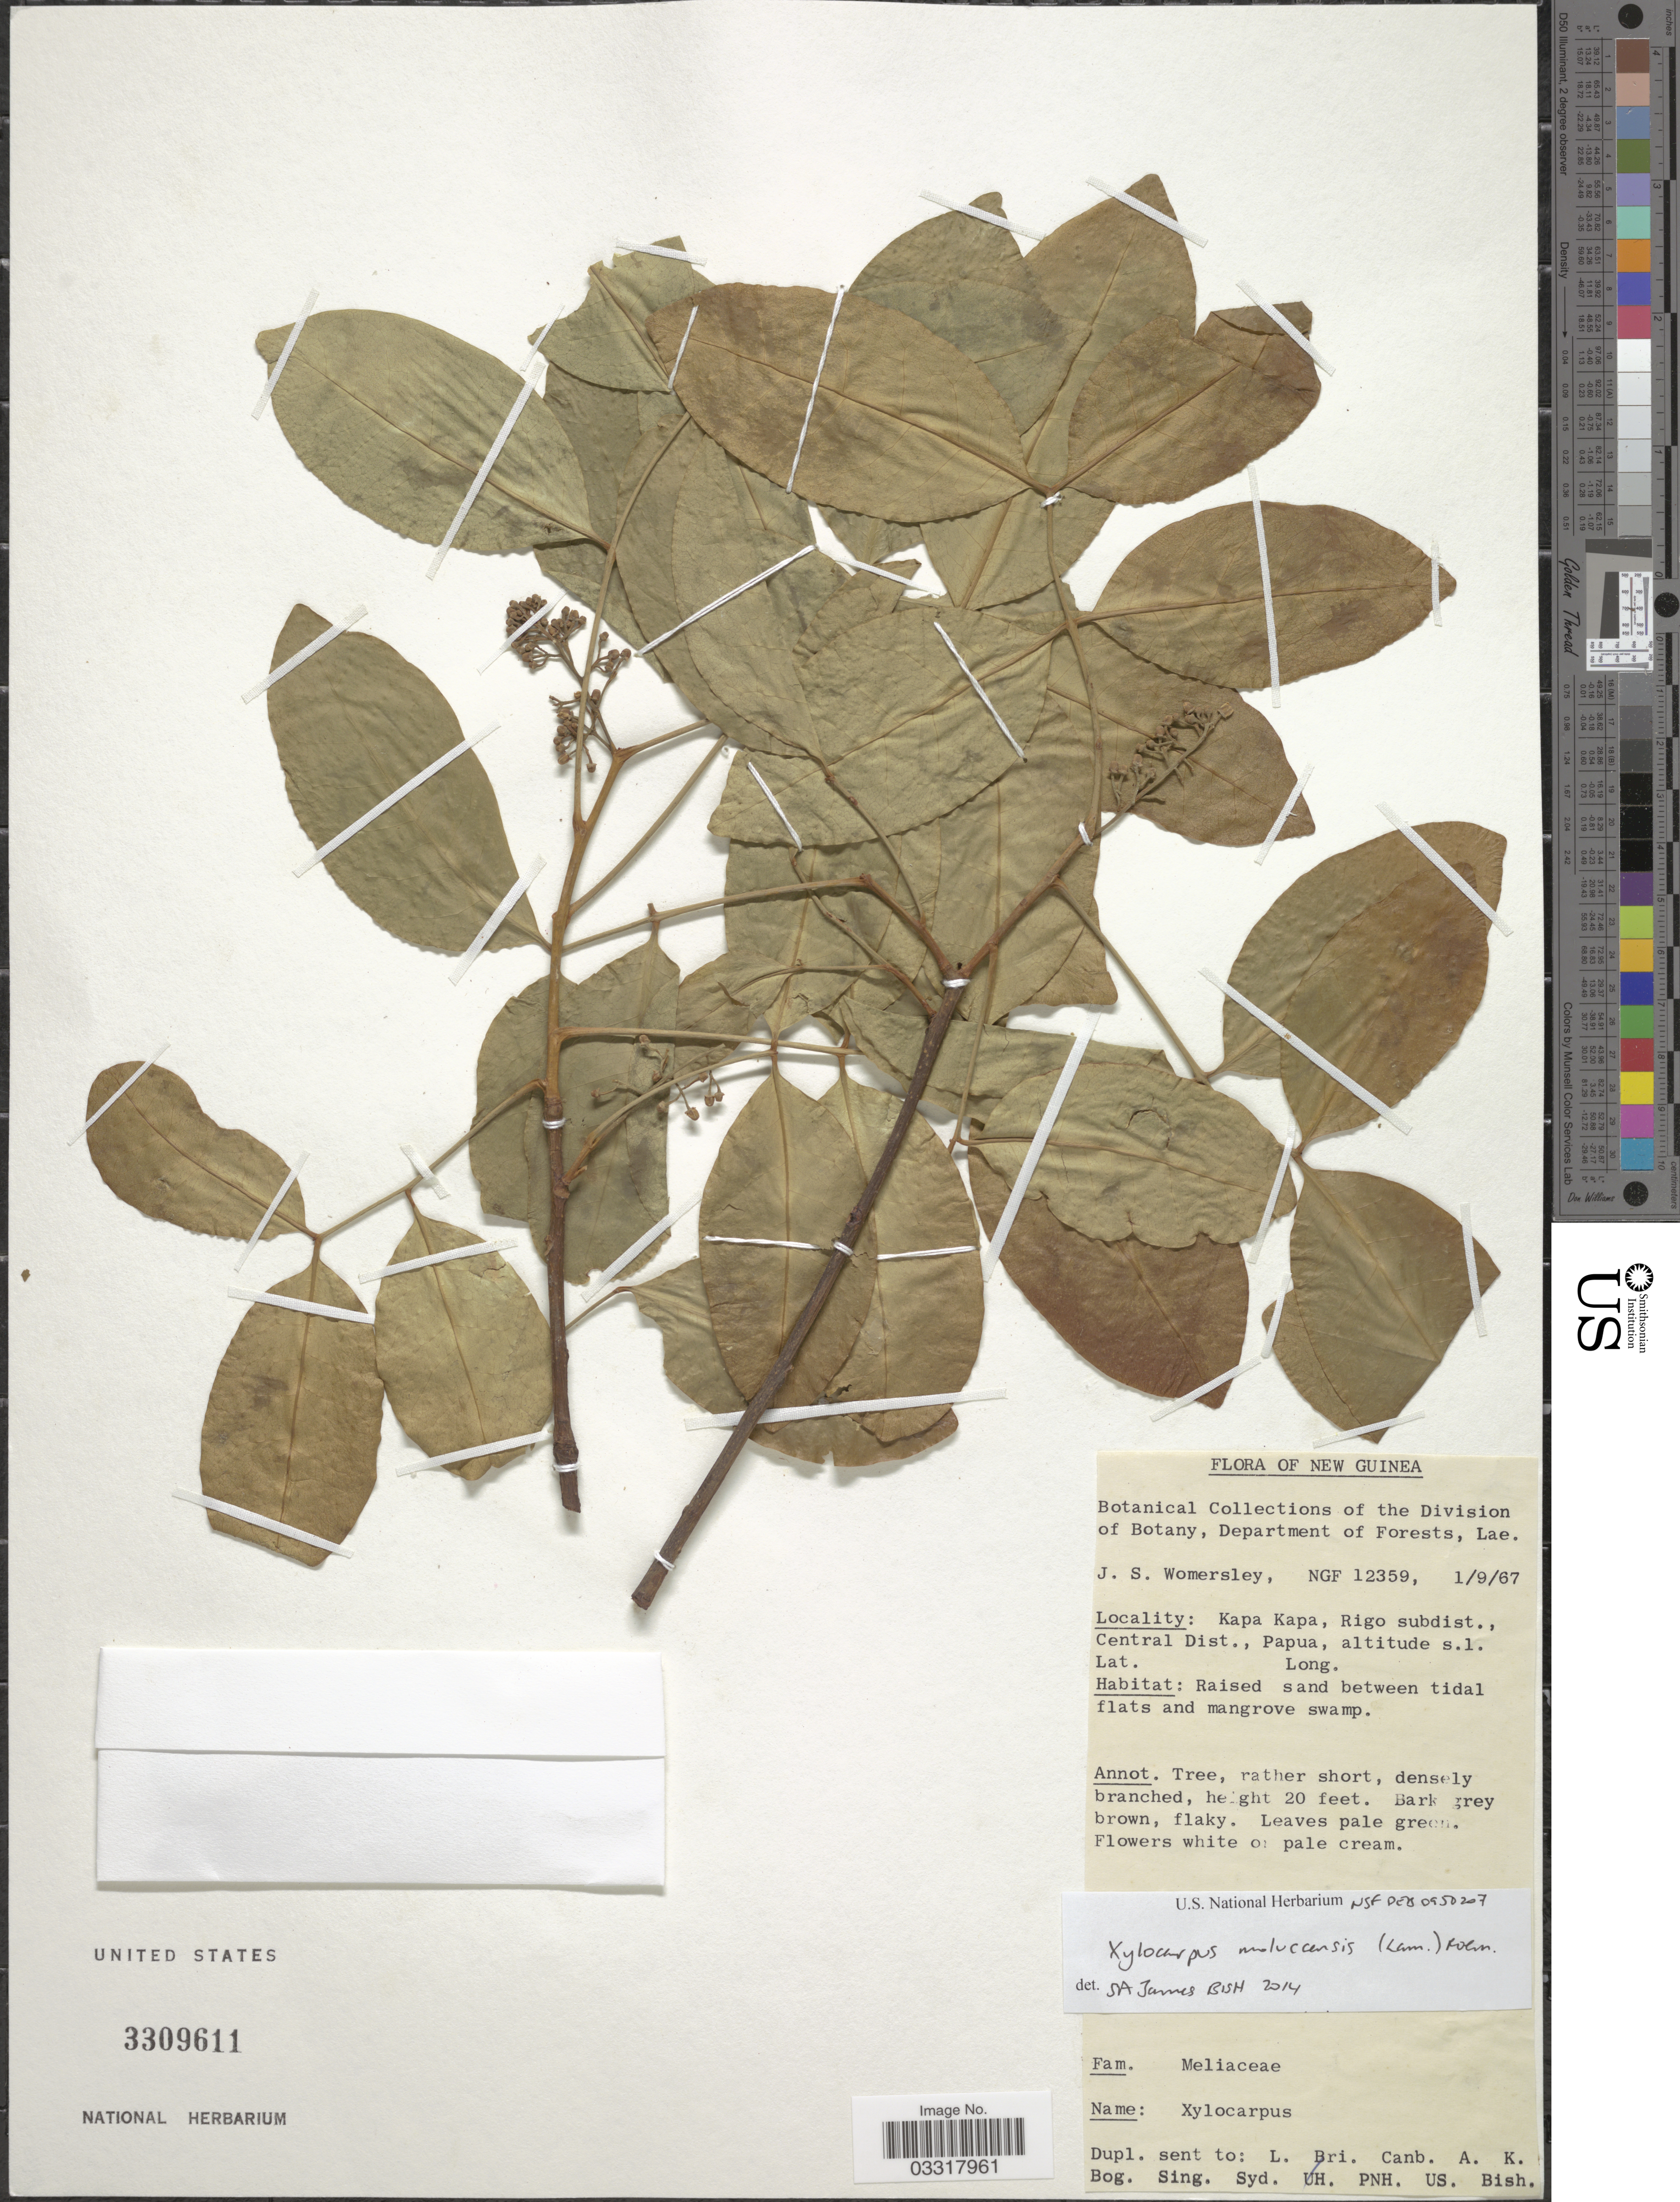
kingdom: Plantae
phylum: Tracheophyta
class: Magnoliopsida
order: Sapindales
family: Meliaceae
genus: Xylocarpus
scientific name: Xylocarpus moluccensis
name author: (Lam.) M. Roem.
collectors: J. S. Womersley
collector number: NGF12359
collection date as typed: Transcribed d/m/y: 1/9/67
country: Papua New Guinea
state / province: Central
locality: New Guinea. Kapa Kapa, Rigo subdist., Central Dist., Papua.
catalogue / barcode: US 3309611